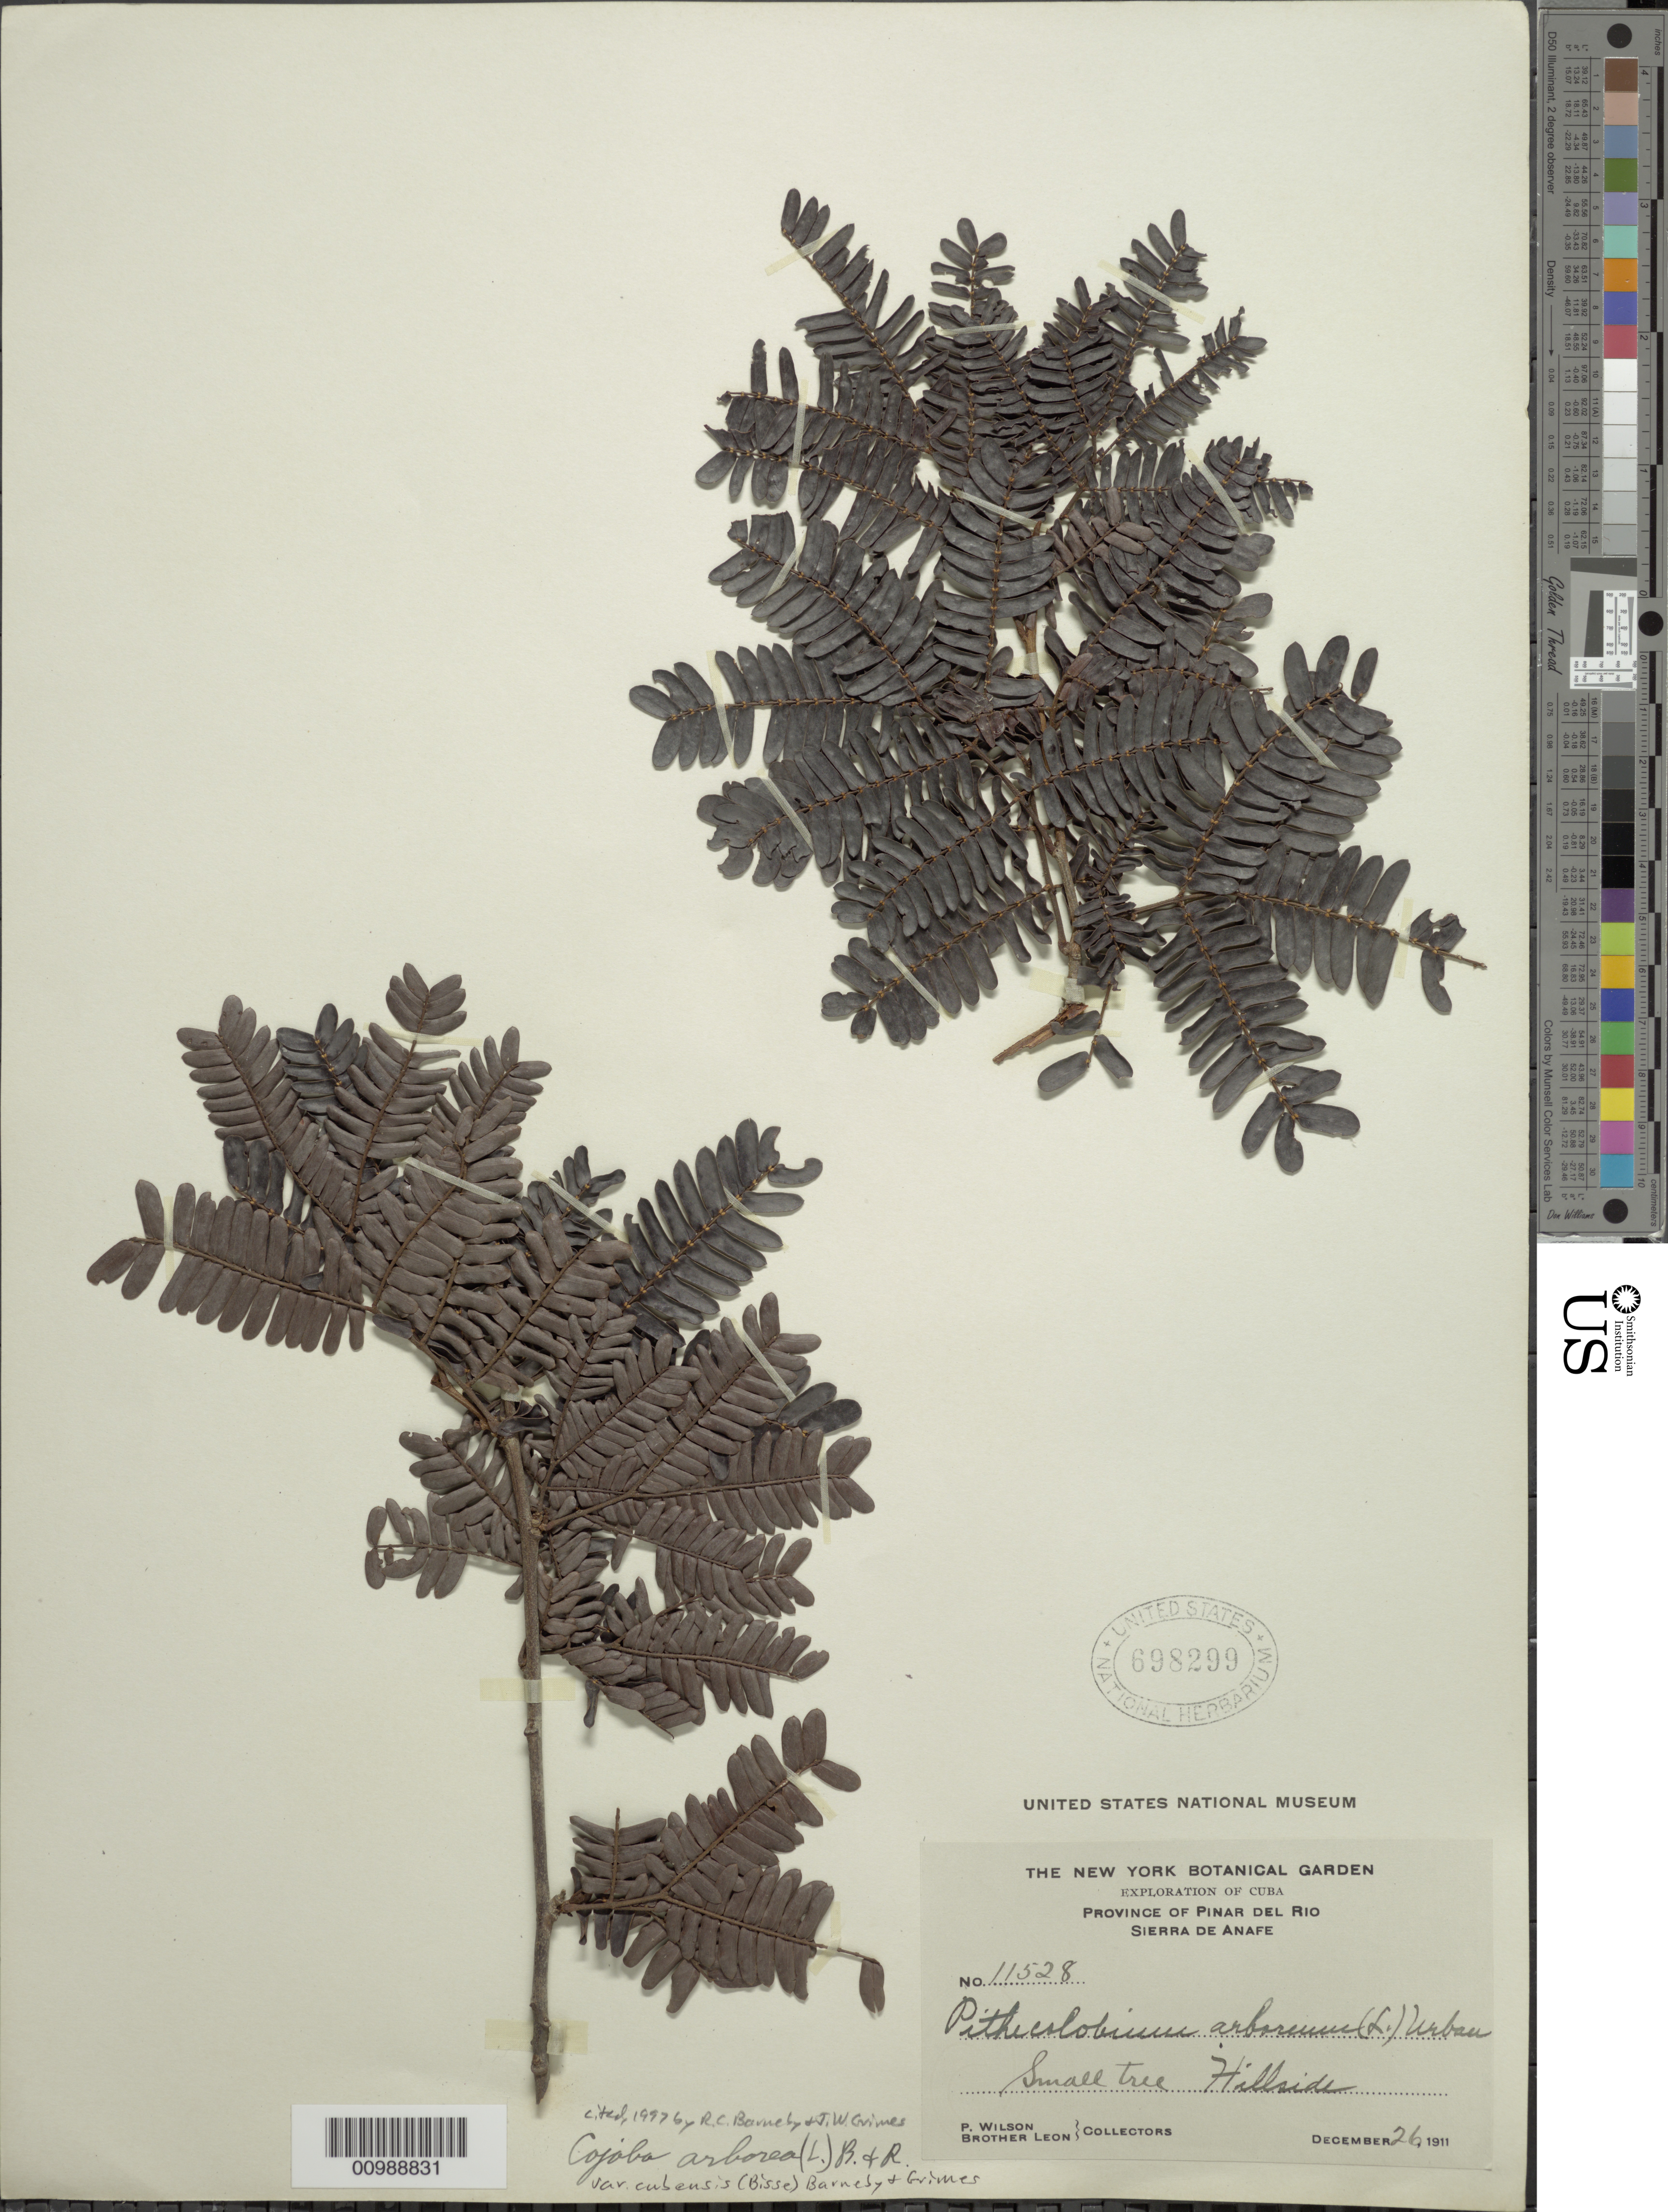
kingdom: Plantae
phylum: Tracheophyta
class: Magnoliopsida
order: Fabales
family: Fabaceae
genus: Cojoba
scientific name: Cojoba arborea var. cubensis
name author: (Bisse) Barneby & J.W. Grimes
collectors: P. Wilson & Bro. León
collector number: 11528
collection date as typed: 26 Dec 1911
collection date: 1911-12-26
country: Cuba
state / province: Pinar del Rio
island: Cuba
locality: Sierra de Anafe; hillside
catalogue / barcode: US 698299